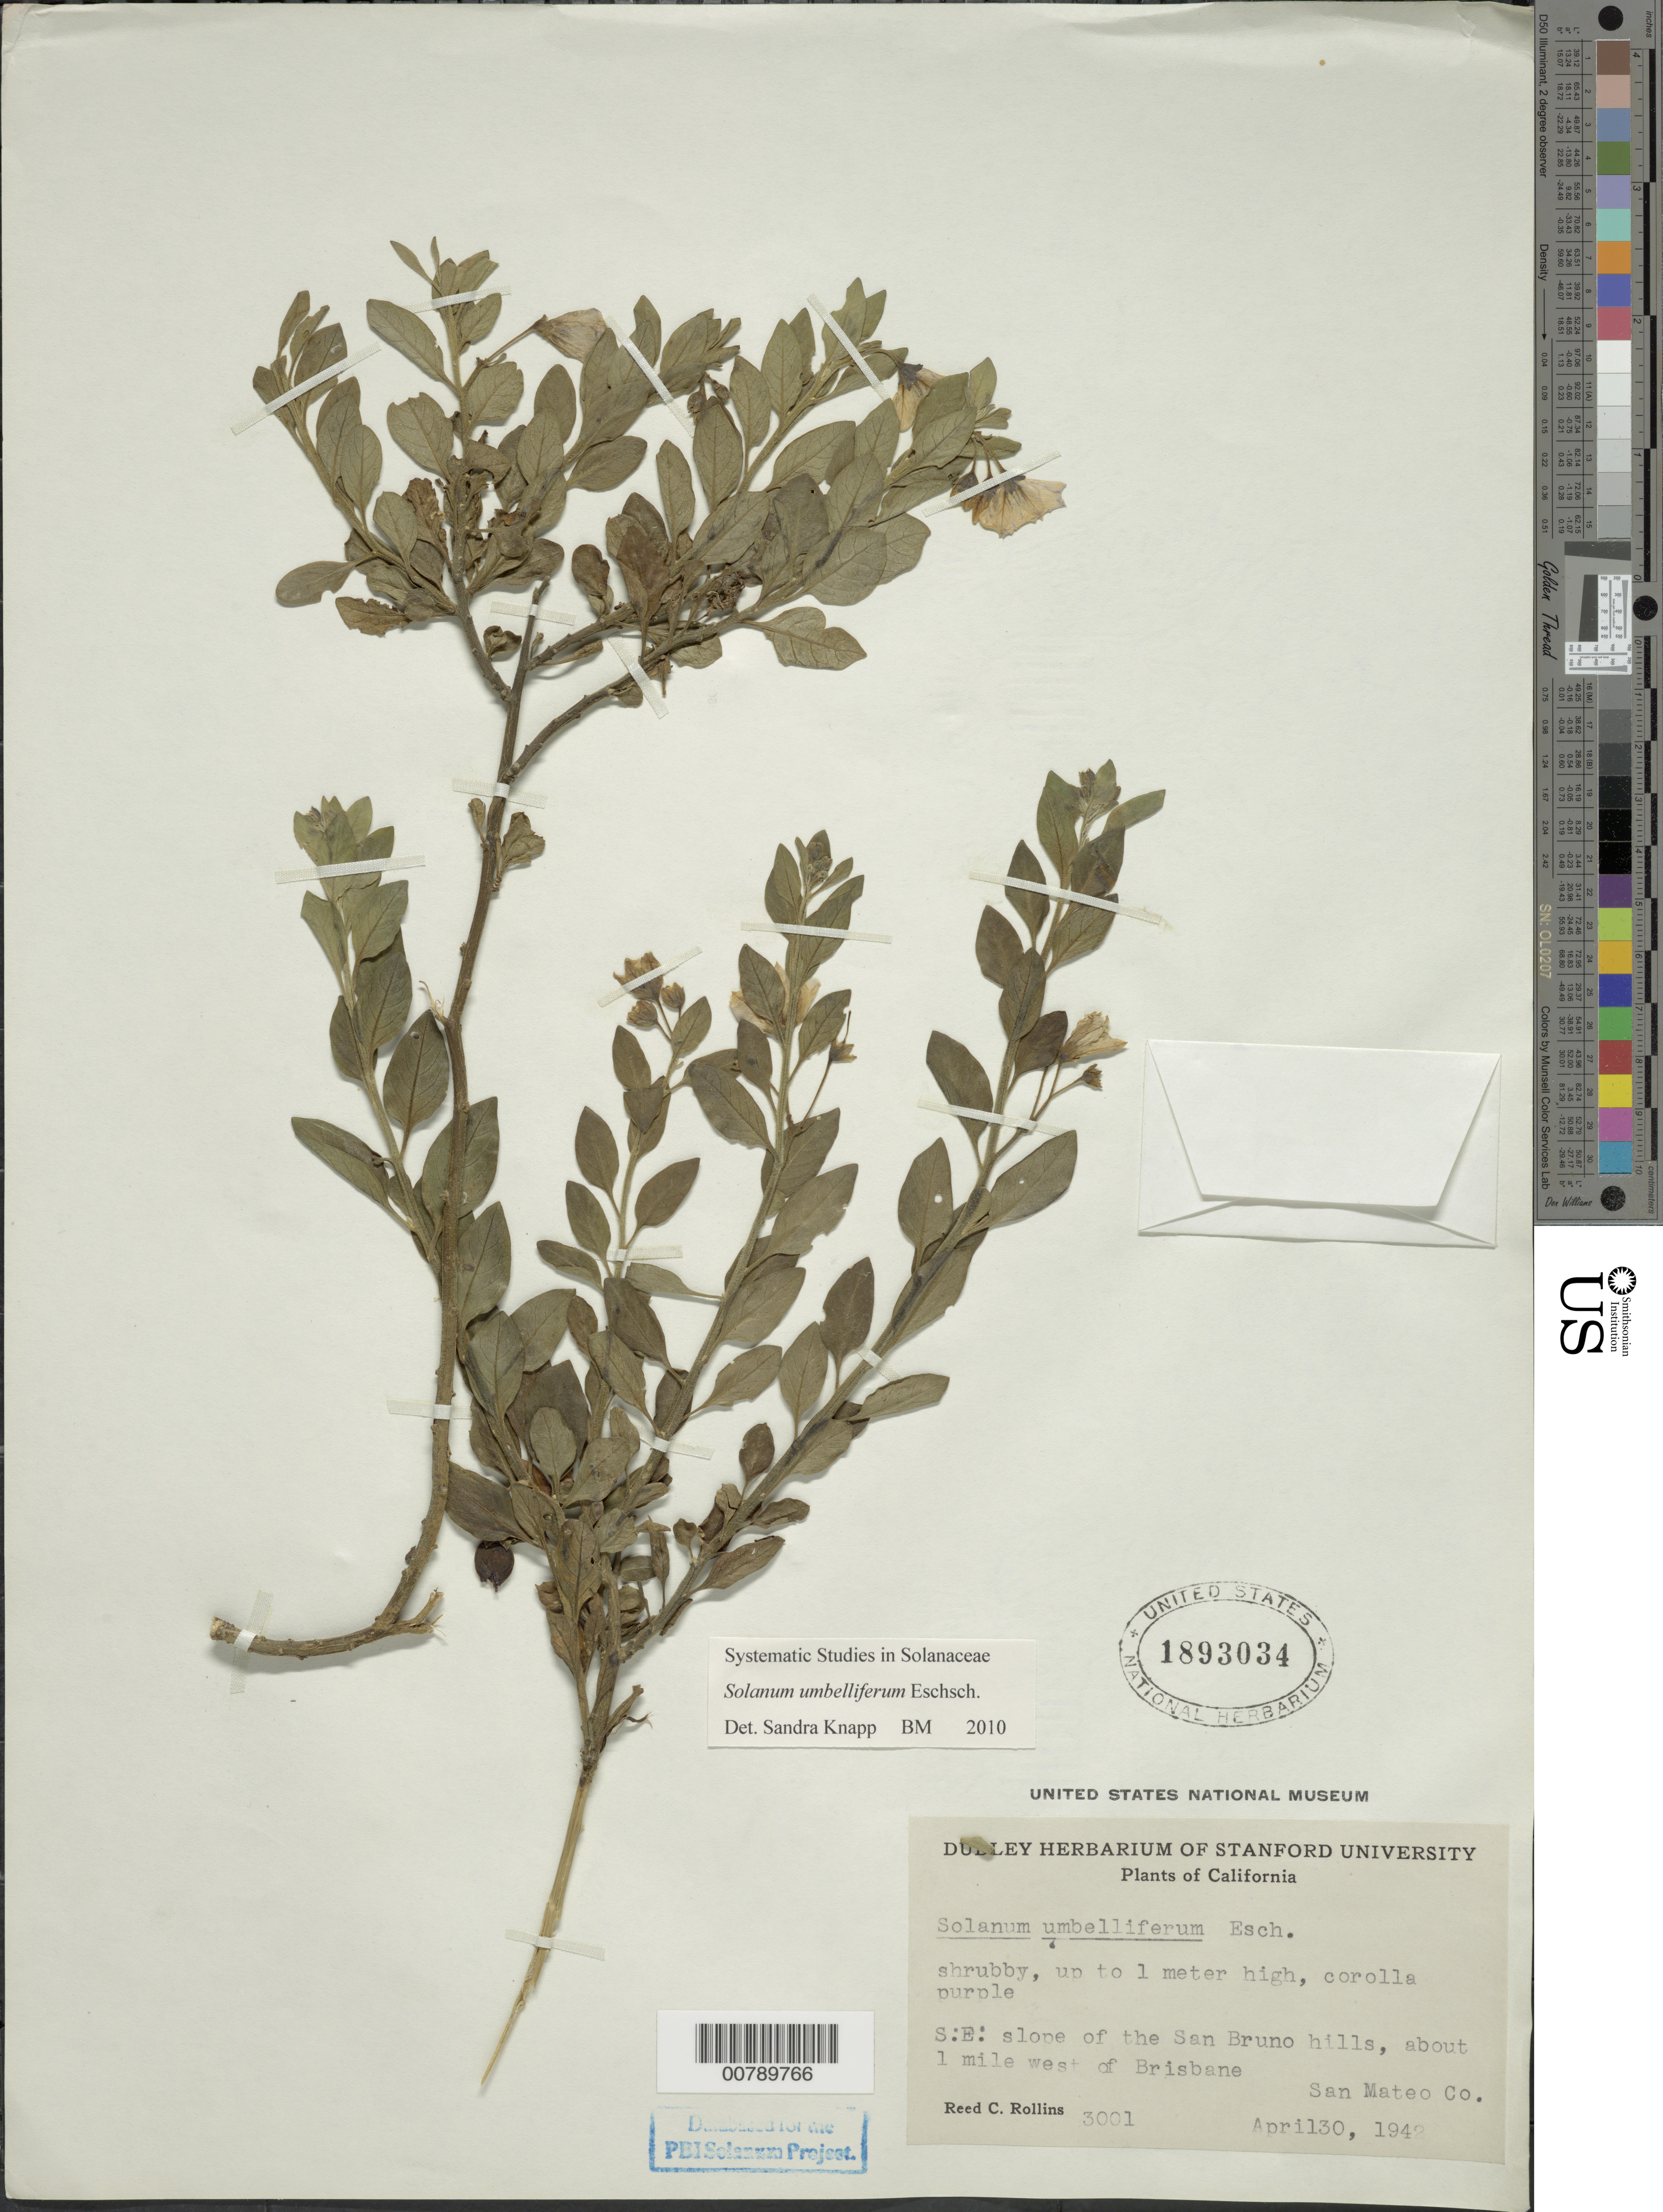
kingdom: Plantae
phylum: Tracheophyta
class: Magnoliopsida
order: Solanales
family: Solanaceae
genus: Solanum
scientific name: Solanum umbelliferum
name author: Eschsch.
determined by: Knapp, S. D.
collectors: R. C. Rollins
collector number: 3001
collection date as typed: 30 Apr 1942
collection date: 1942-04-30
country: United States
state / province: California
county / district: San Mateo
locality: about 1 mile W, SE slope of San Bruno hills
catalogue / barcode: US 1893034